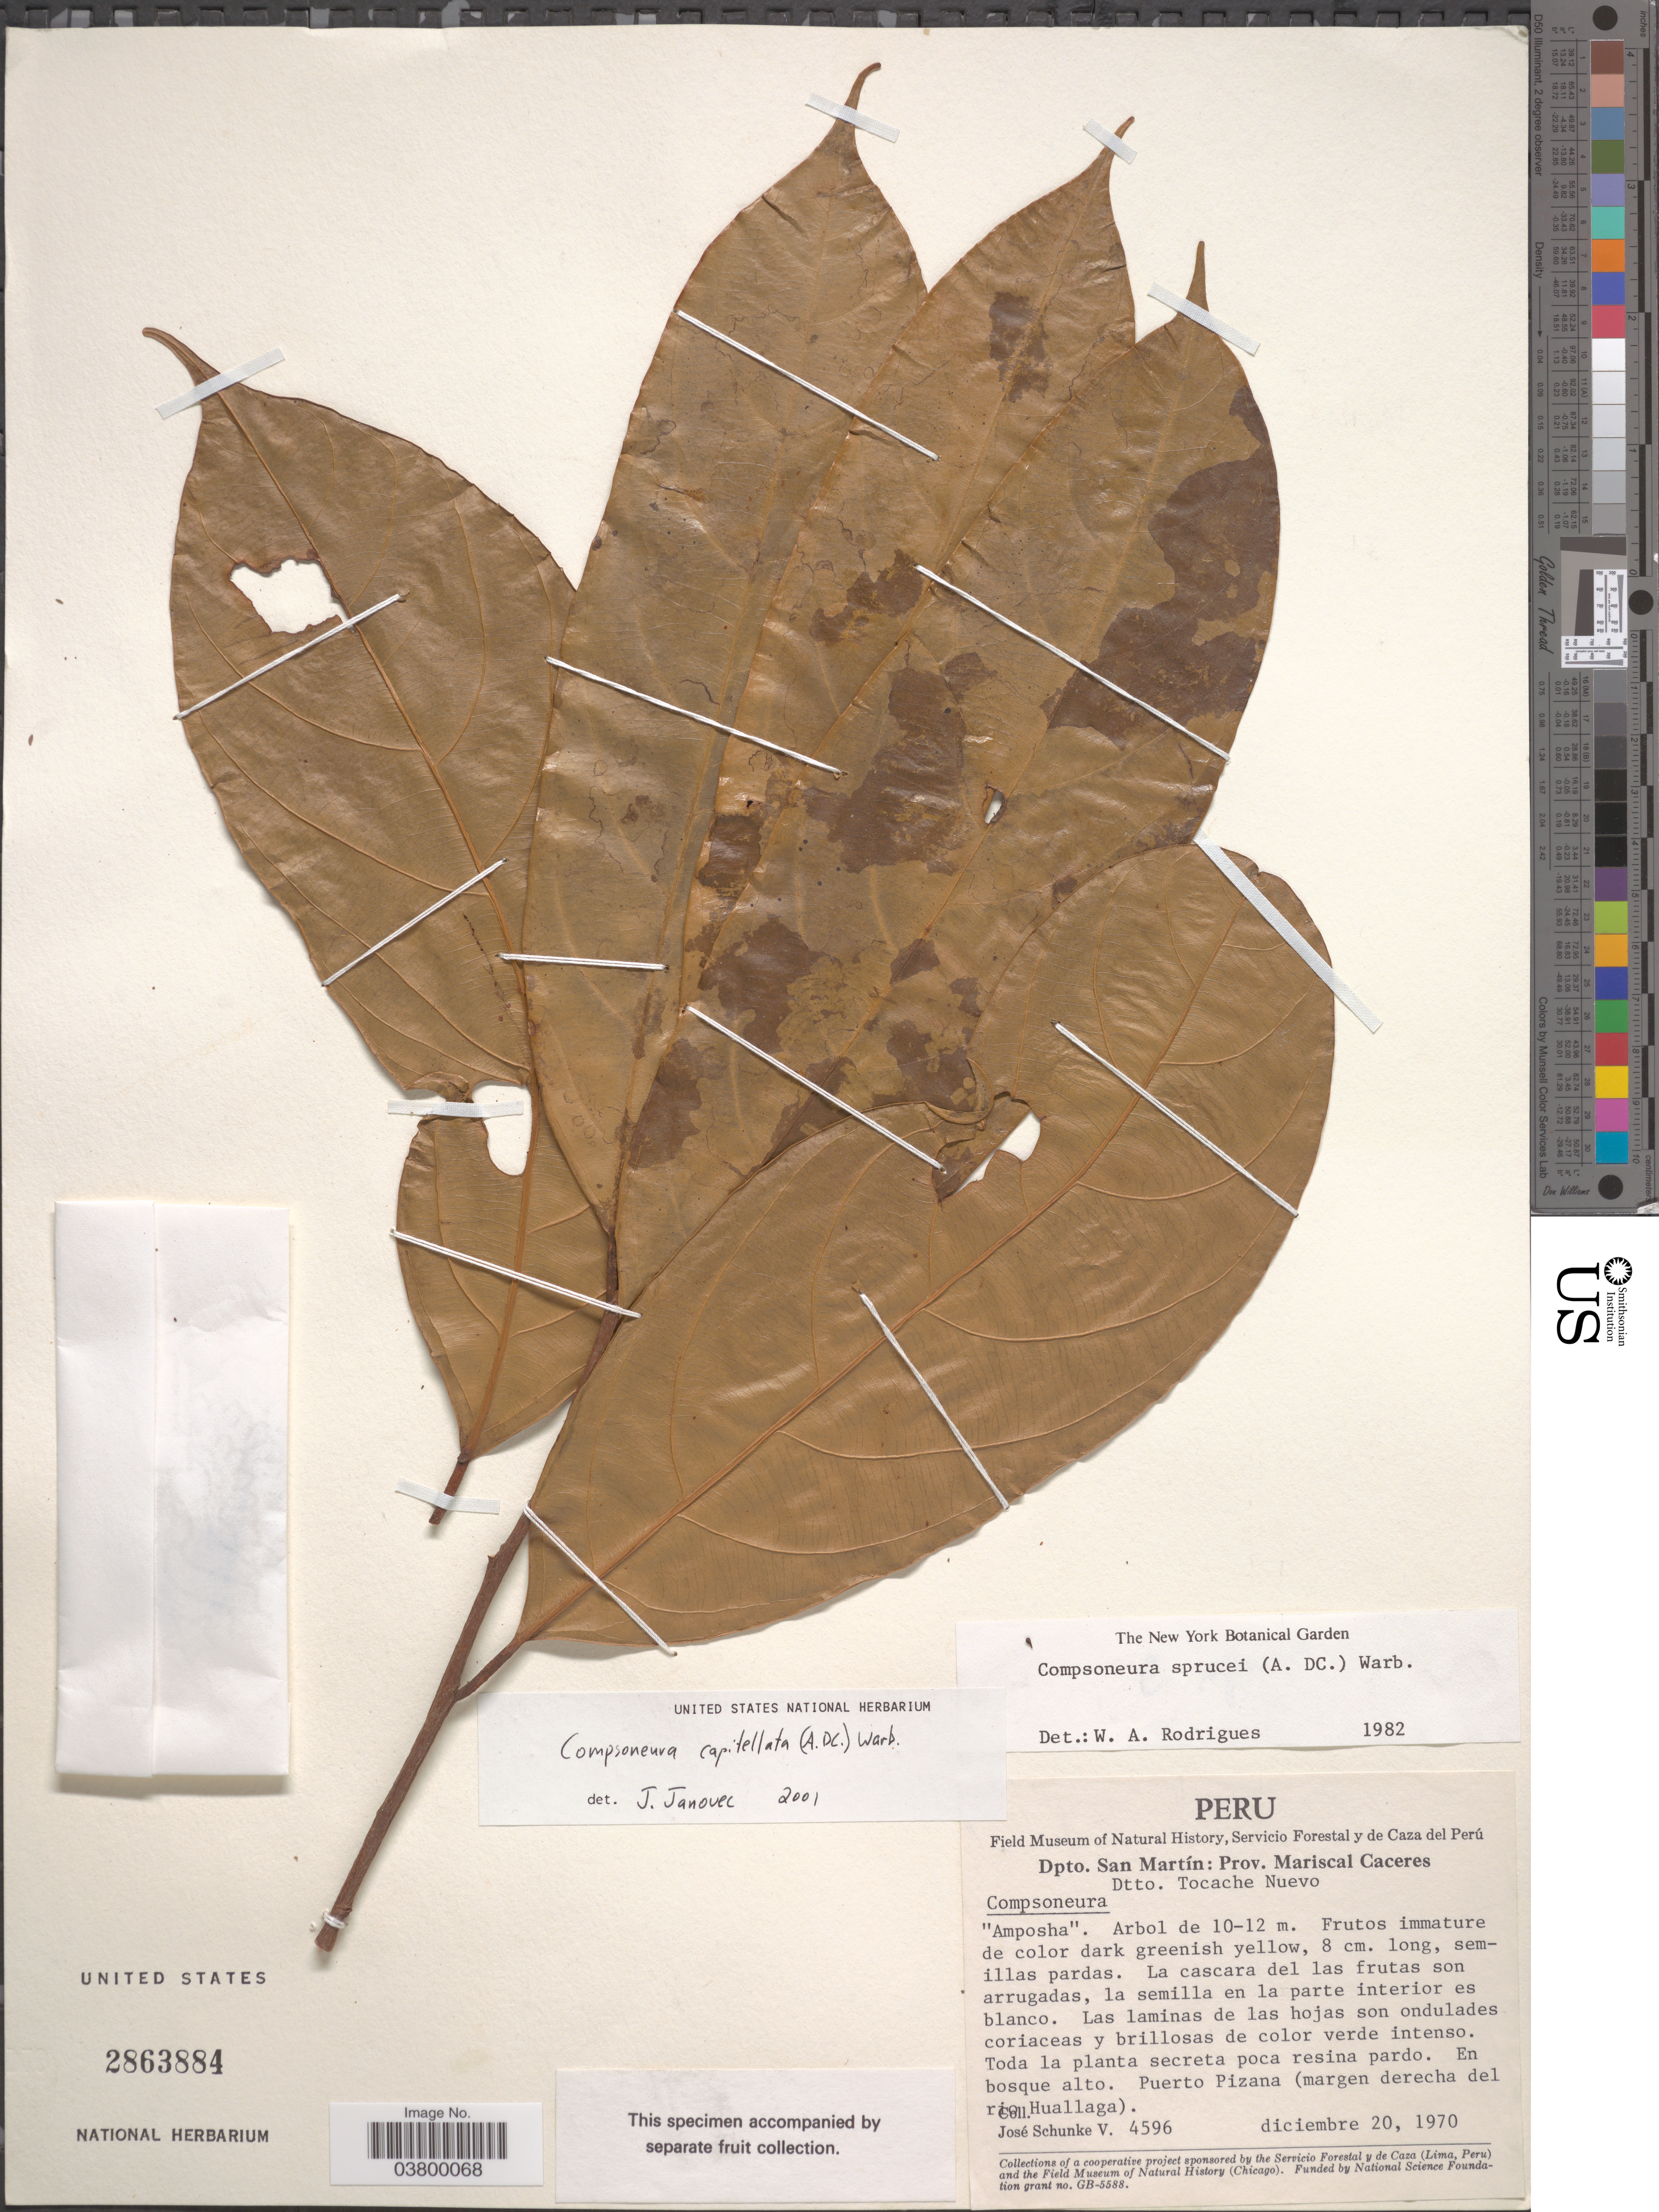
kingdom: Plantae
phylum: Tracheophyta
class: Magnoliopsida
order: Magnoliales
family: Myristicaceae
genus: Compsoneura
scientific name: Compsoneura capitellata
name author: (A. DC.) Warb.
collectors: J. Schunke Vigo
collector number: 4596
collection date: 1970-12-20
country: Peru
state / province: San Martín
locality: Dpto. San Martín: Prov. Mariscal Caceres Dtto. Tocache Nuevo. Puerto Pizana (margen derecha del rio Huallaga).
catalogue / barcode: US 2863884